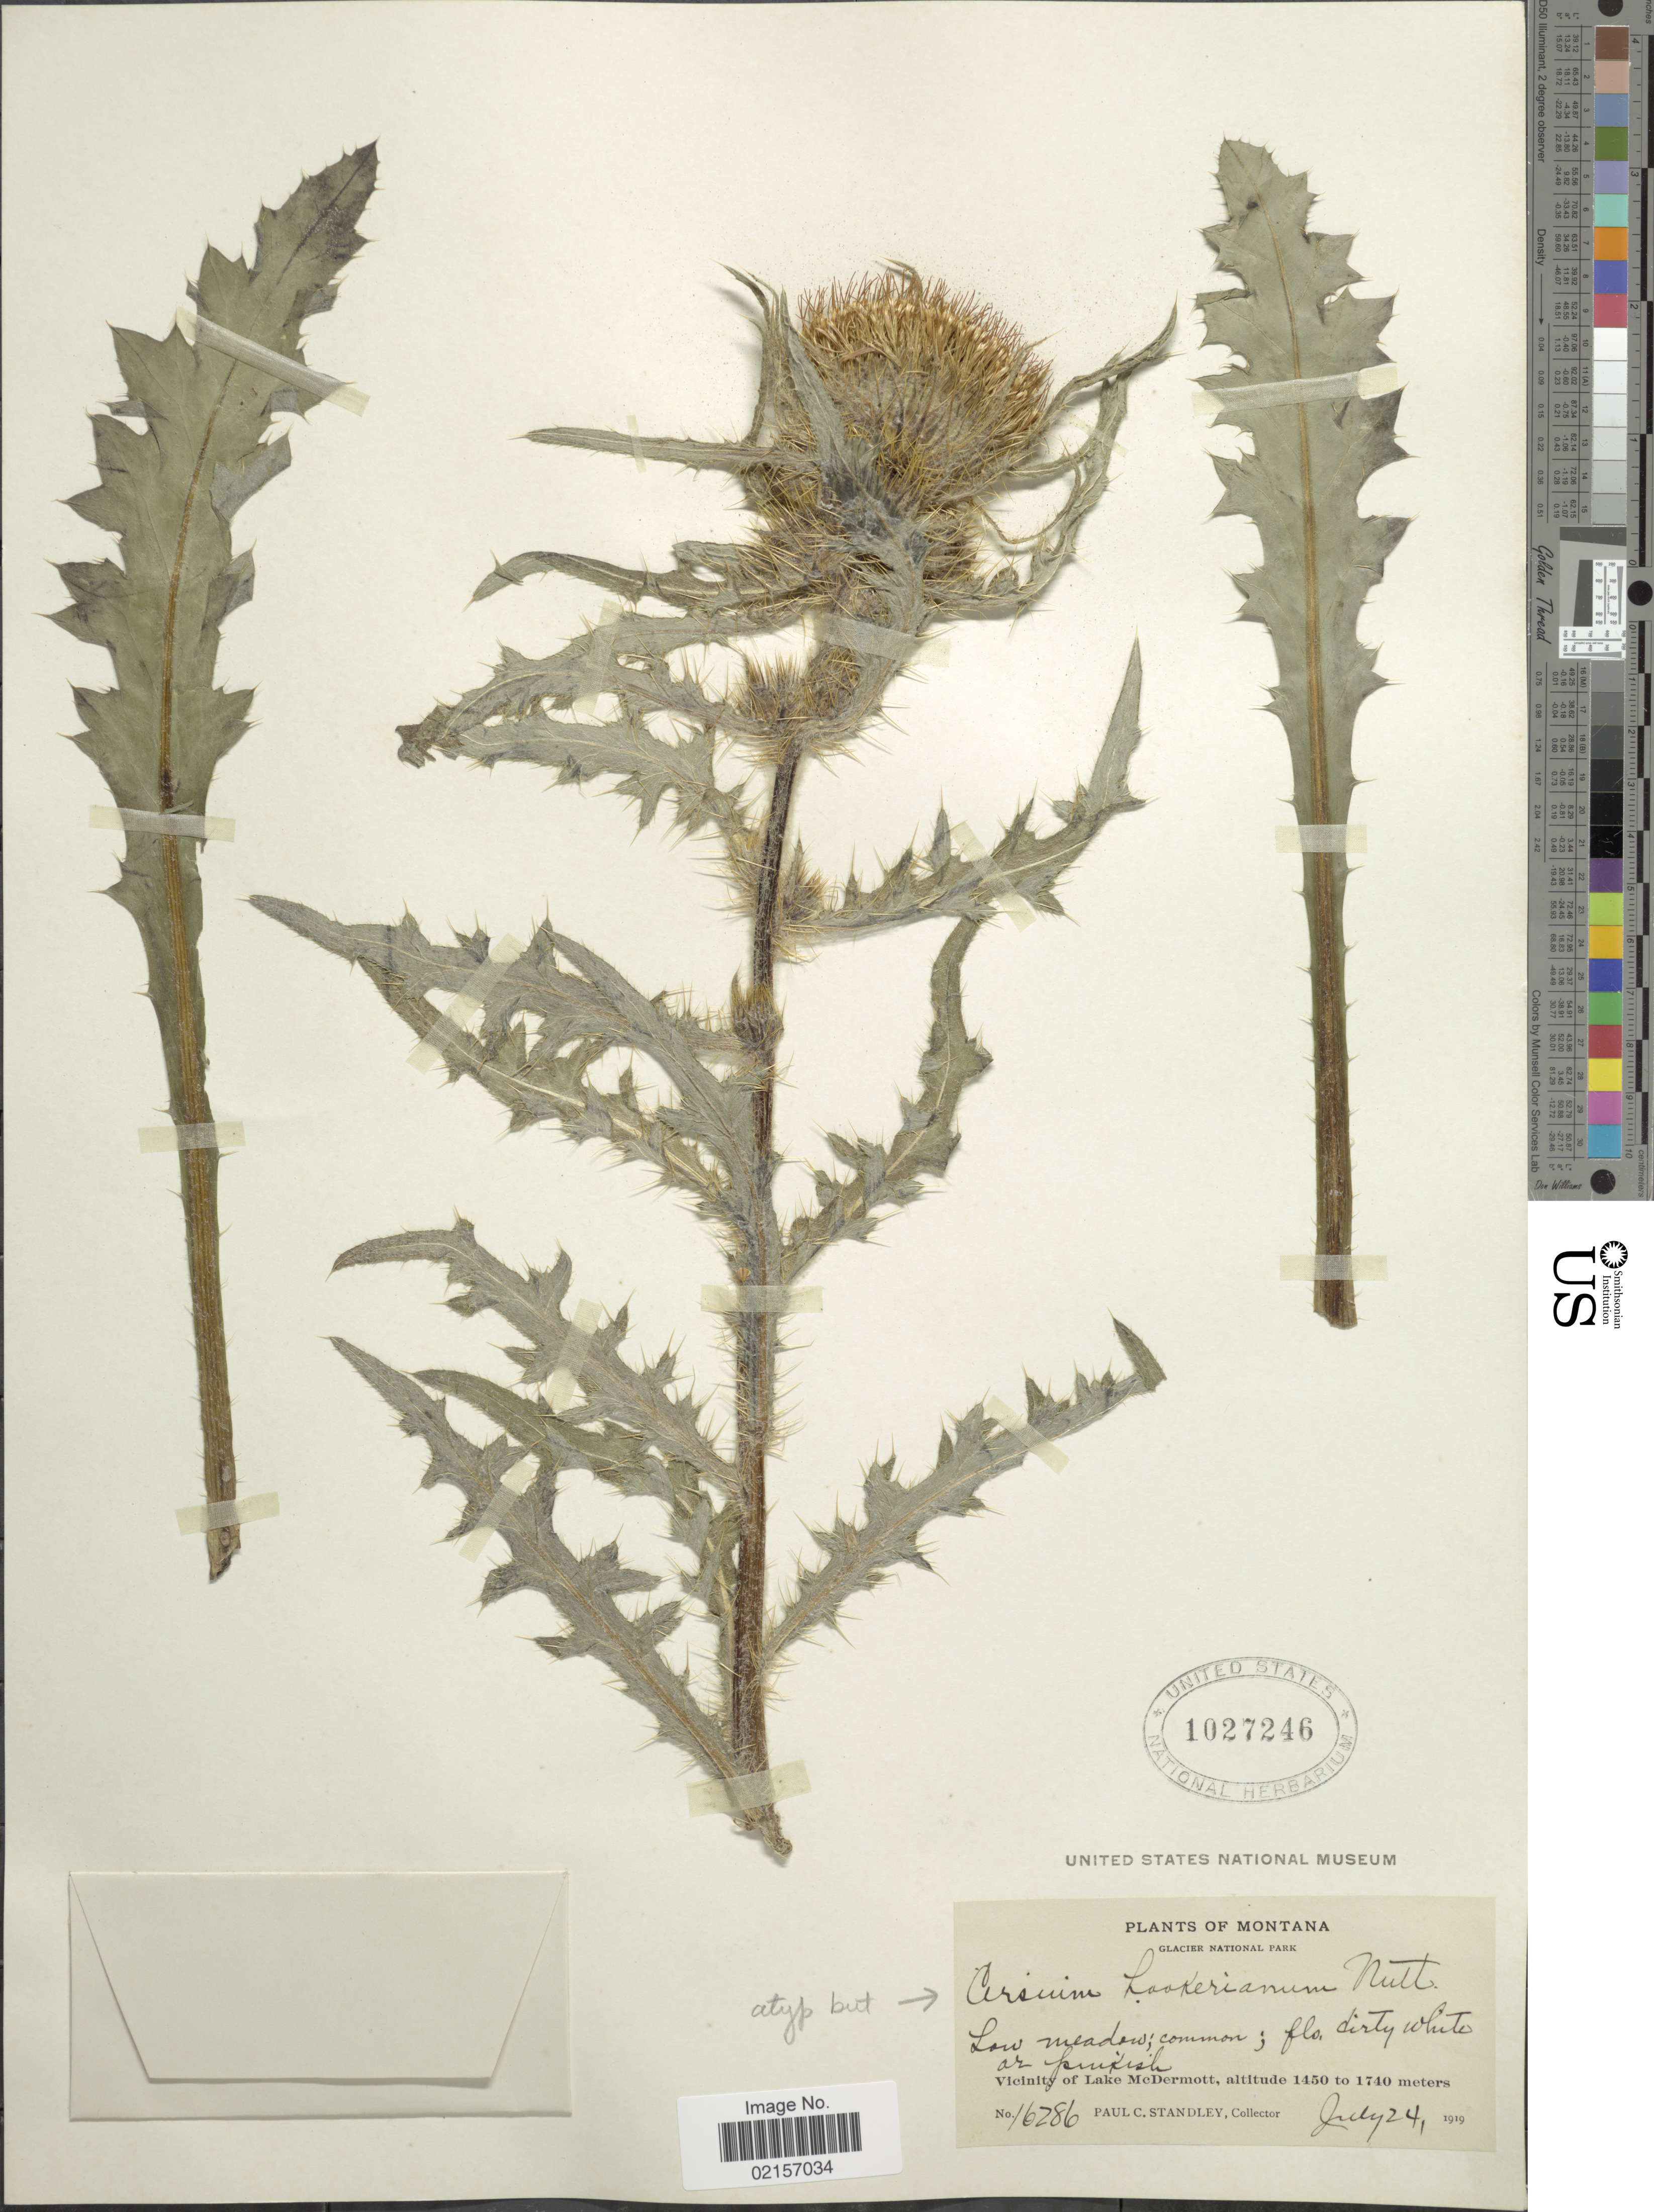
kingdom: Plantae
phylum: Tracheophyta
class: Magnoliopsida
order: Asterales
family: Asteraceae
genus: Cirsium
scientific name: Cirsium hookerianum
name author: Nutt.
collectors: P. C. Standley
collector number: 16286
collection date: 1919-07-24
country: United States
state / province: Montana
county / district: Glacier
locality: Glacier National Park, Low meadow; vicinity of Lake McDermott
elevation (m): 1450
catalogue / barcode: US 1027246